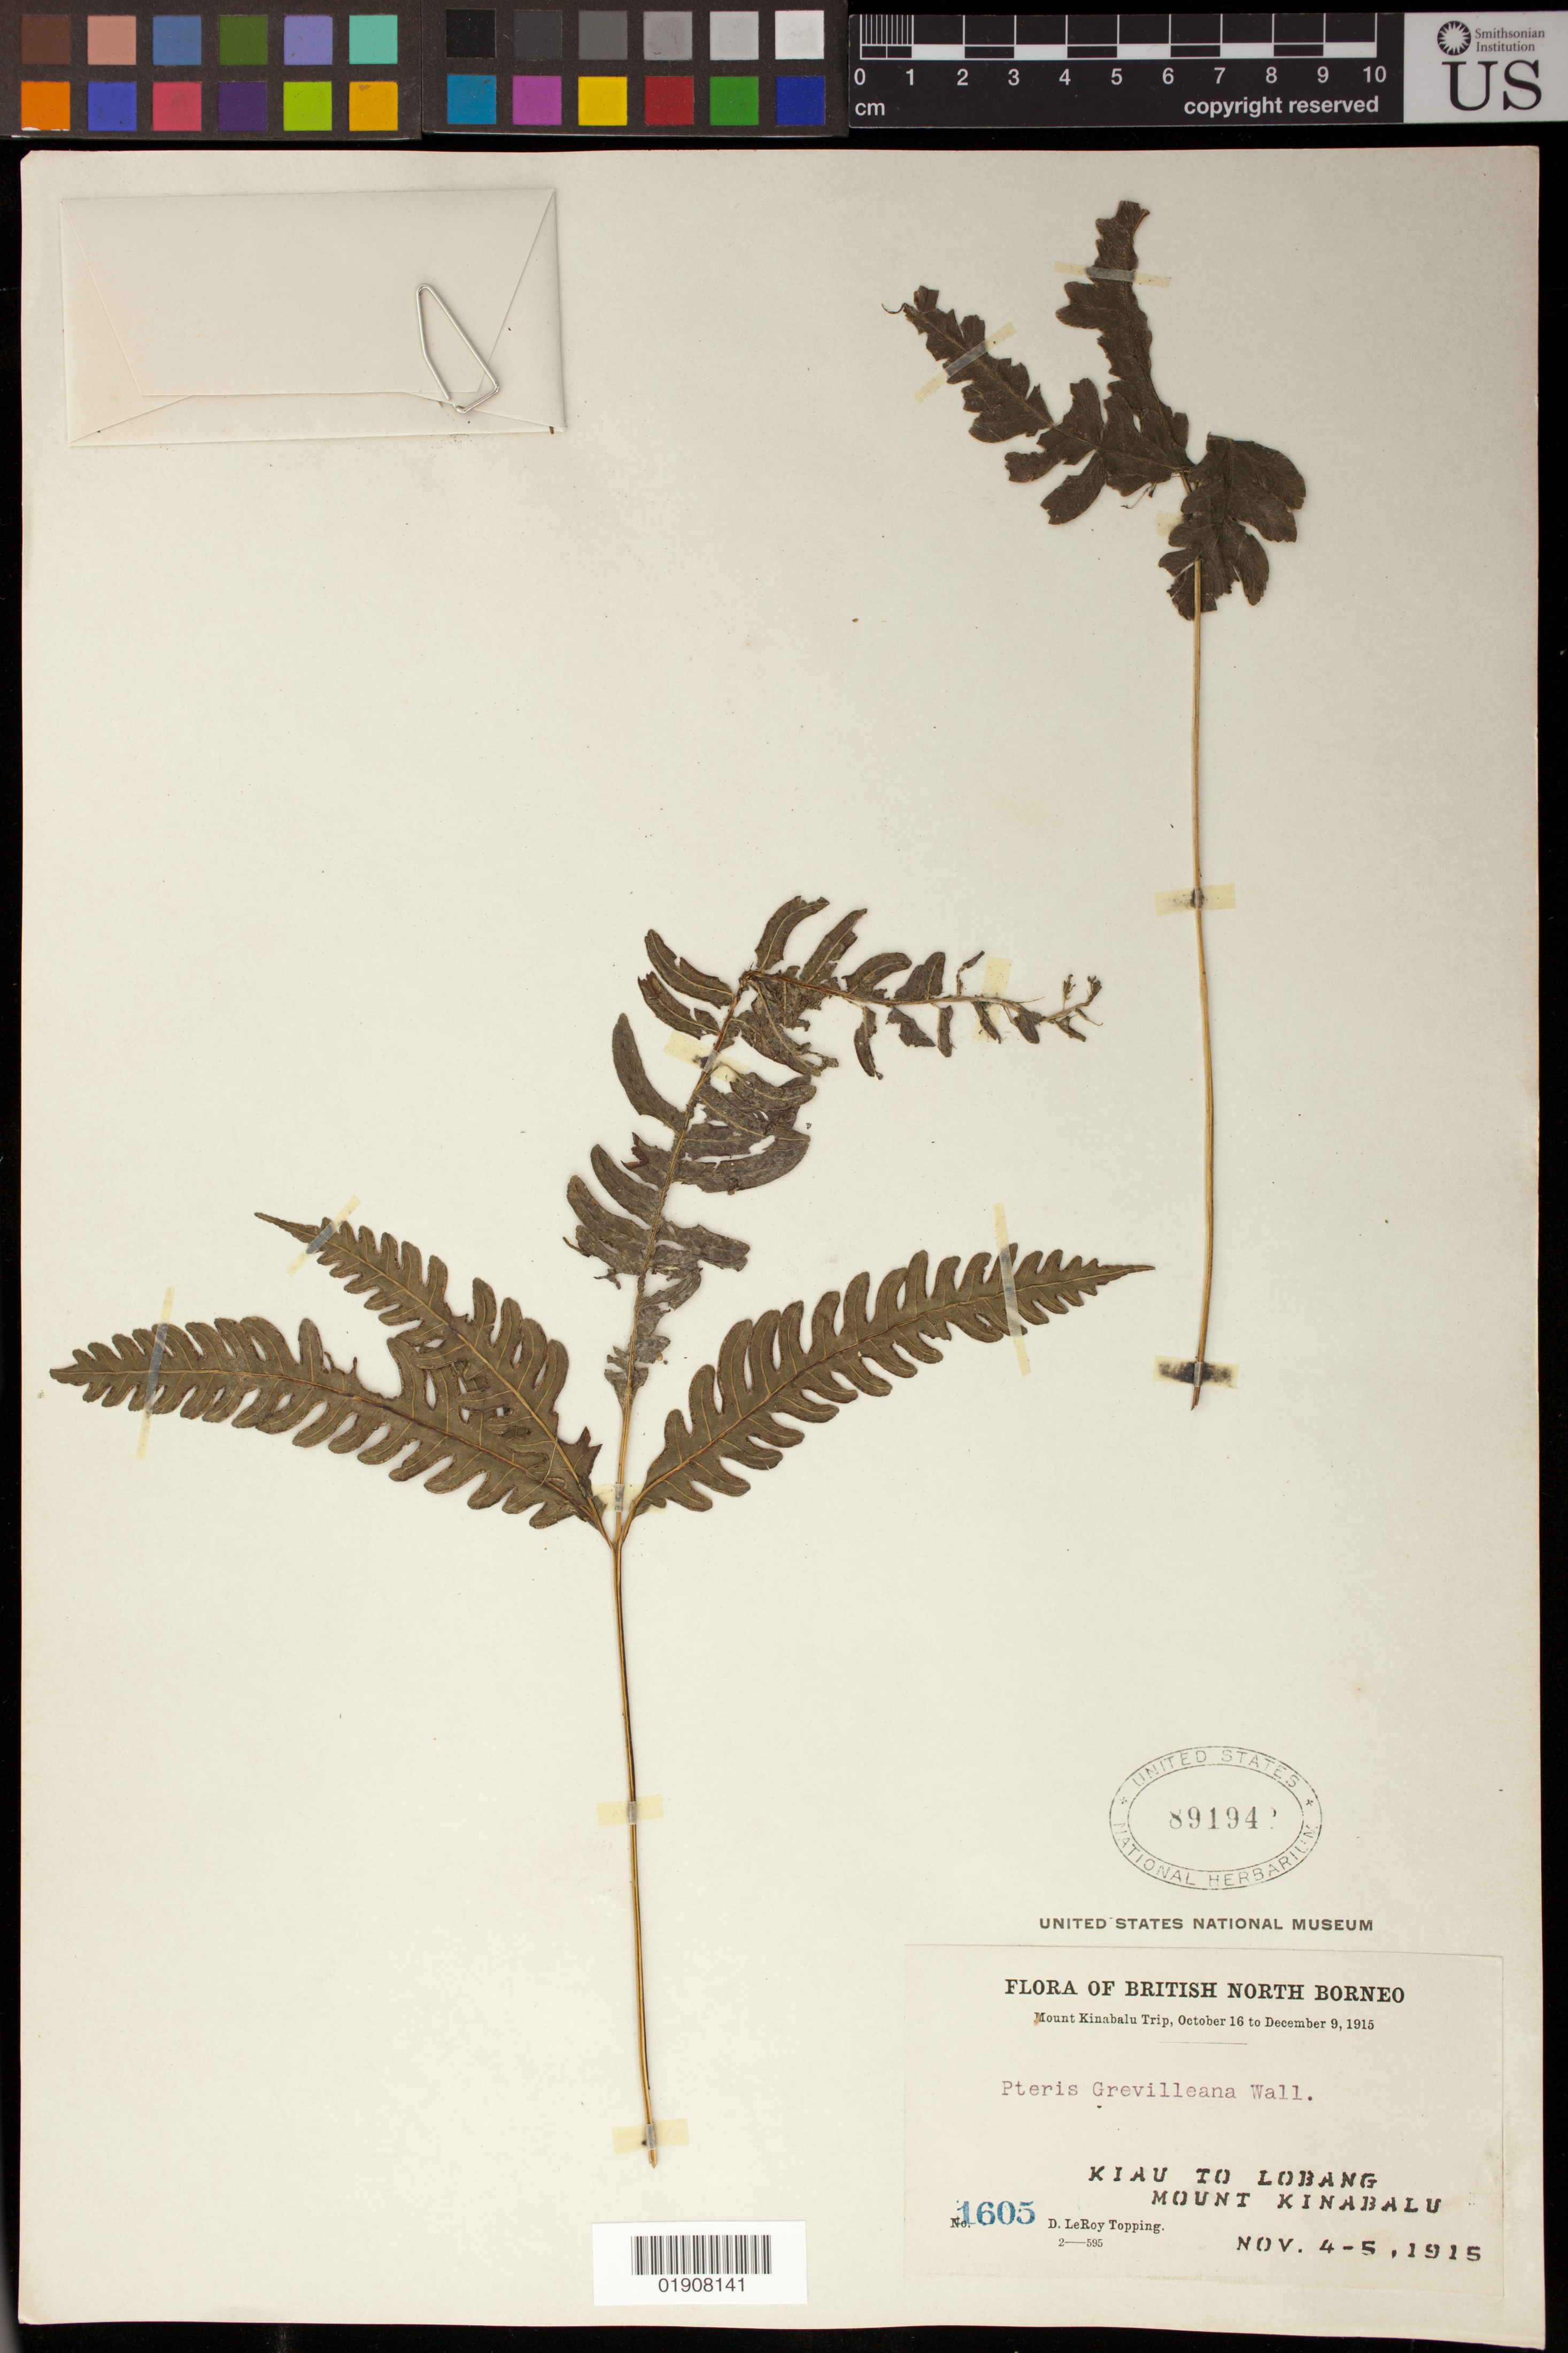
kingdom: Plantae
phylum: Tracheophyta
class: Polypodiopsida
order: Polypodiales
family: Pteridaceae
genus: Pteris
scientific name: Pteris grevilleana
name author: Wall. ex J. Agardh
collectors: D. L. Topping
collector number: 1605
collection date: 1915-11-04/1915-11-05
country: Malaysia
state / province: Sabah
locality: British North Borneo, Kiau to Loban, Mount Kinabalu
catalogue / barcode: US 89194